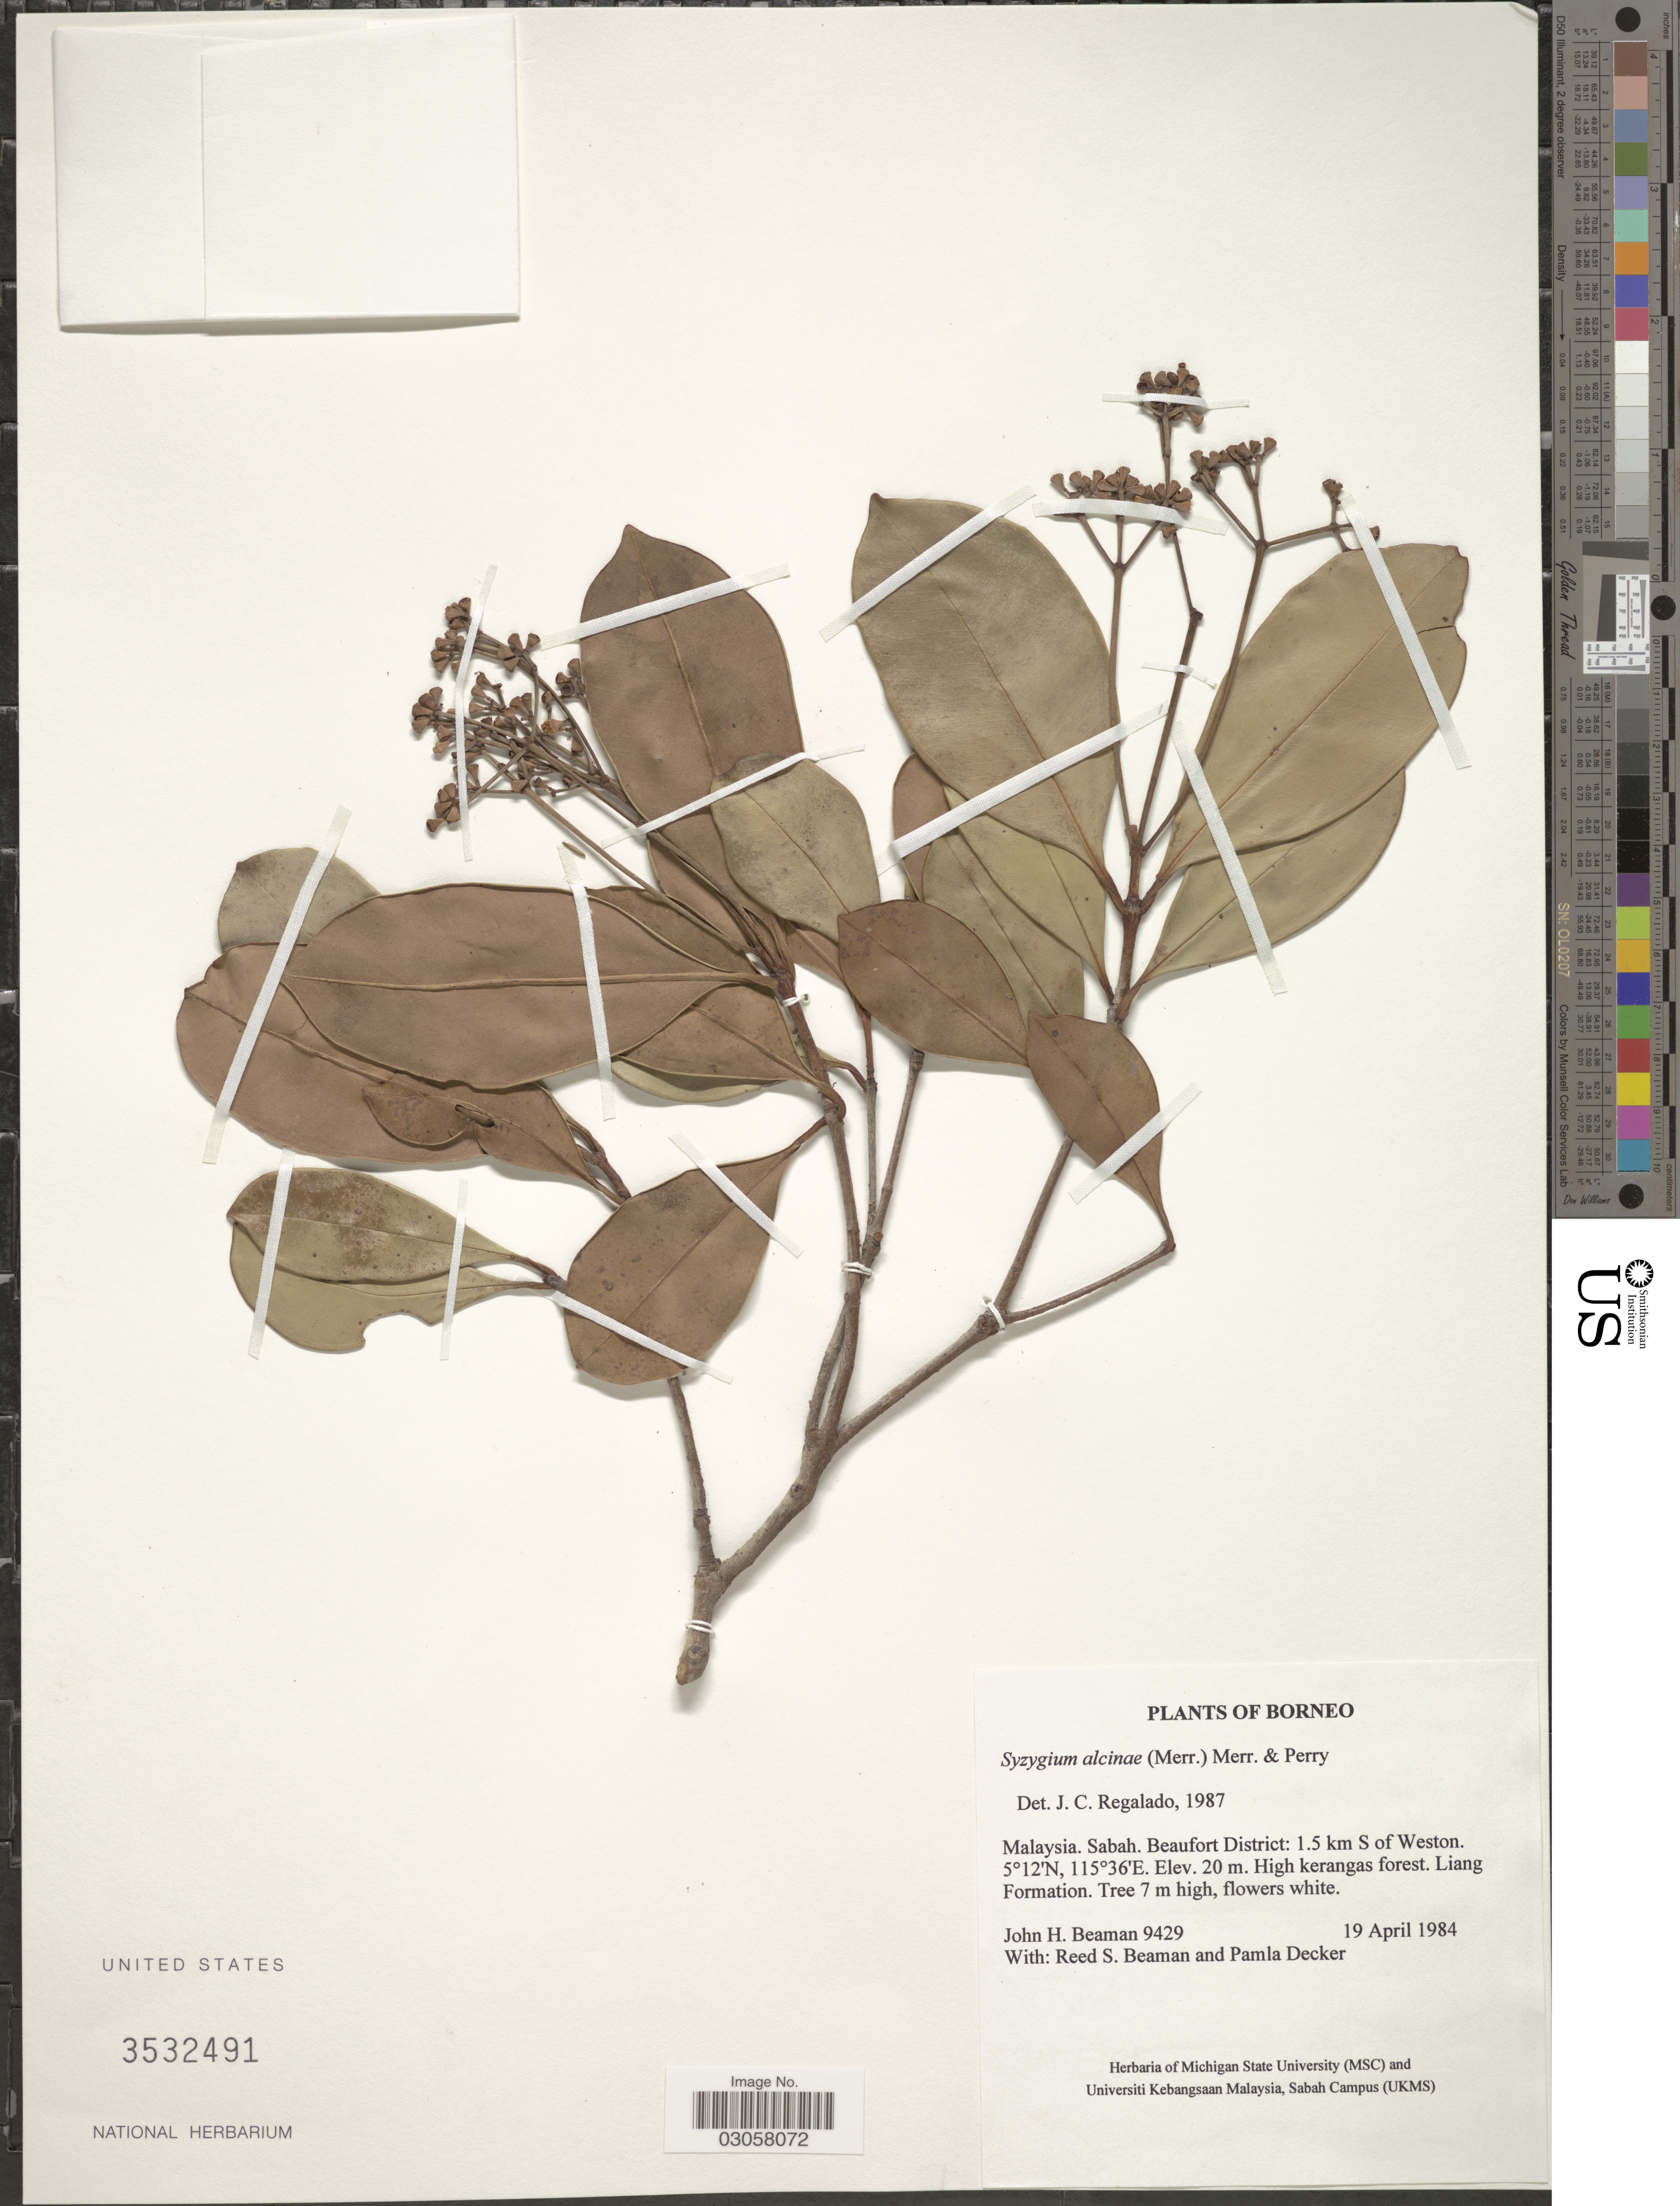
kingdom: Plantae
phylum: Tracheophyta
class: Magnoliopsida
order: Myrtales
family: Myrtaceae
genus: Syzygium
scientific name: Syzygium alcinae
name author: (Merr.) Merr. & L.M. Perry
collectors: J. H. Beaman, R. S. Beaman & P. Decker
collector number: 9429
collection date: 1984-04-19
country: Malaysia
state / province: Sabah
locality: Borneo. Beaufort District: 1.5 km S of Weston.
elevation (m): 20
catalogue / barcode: US 3532491